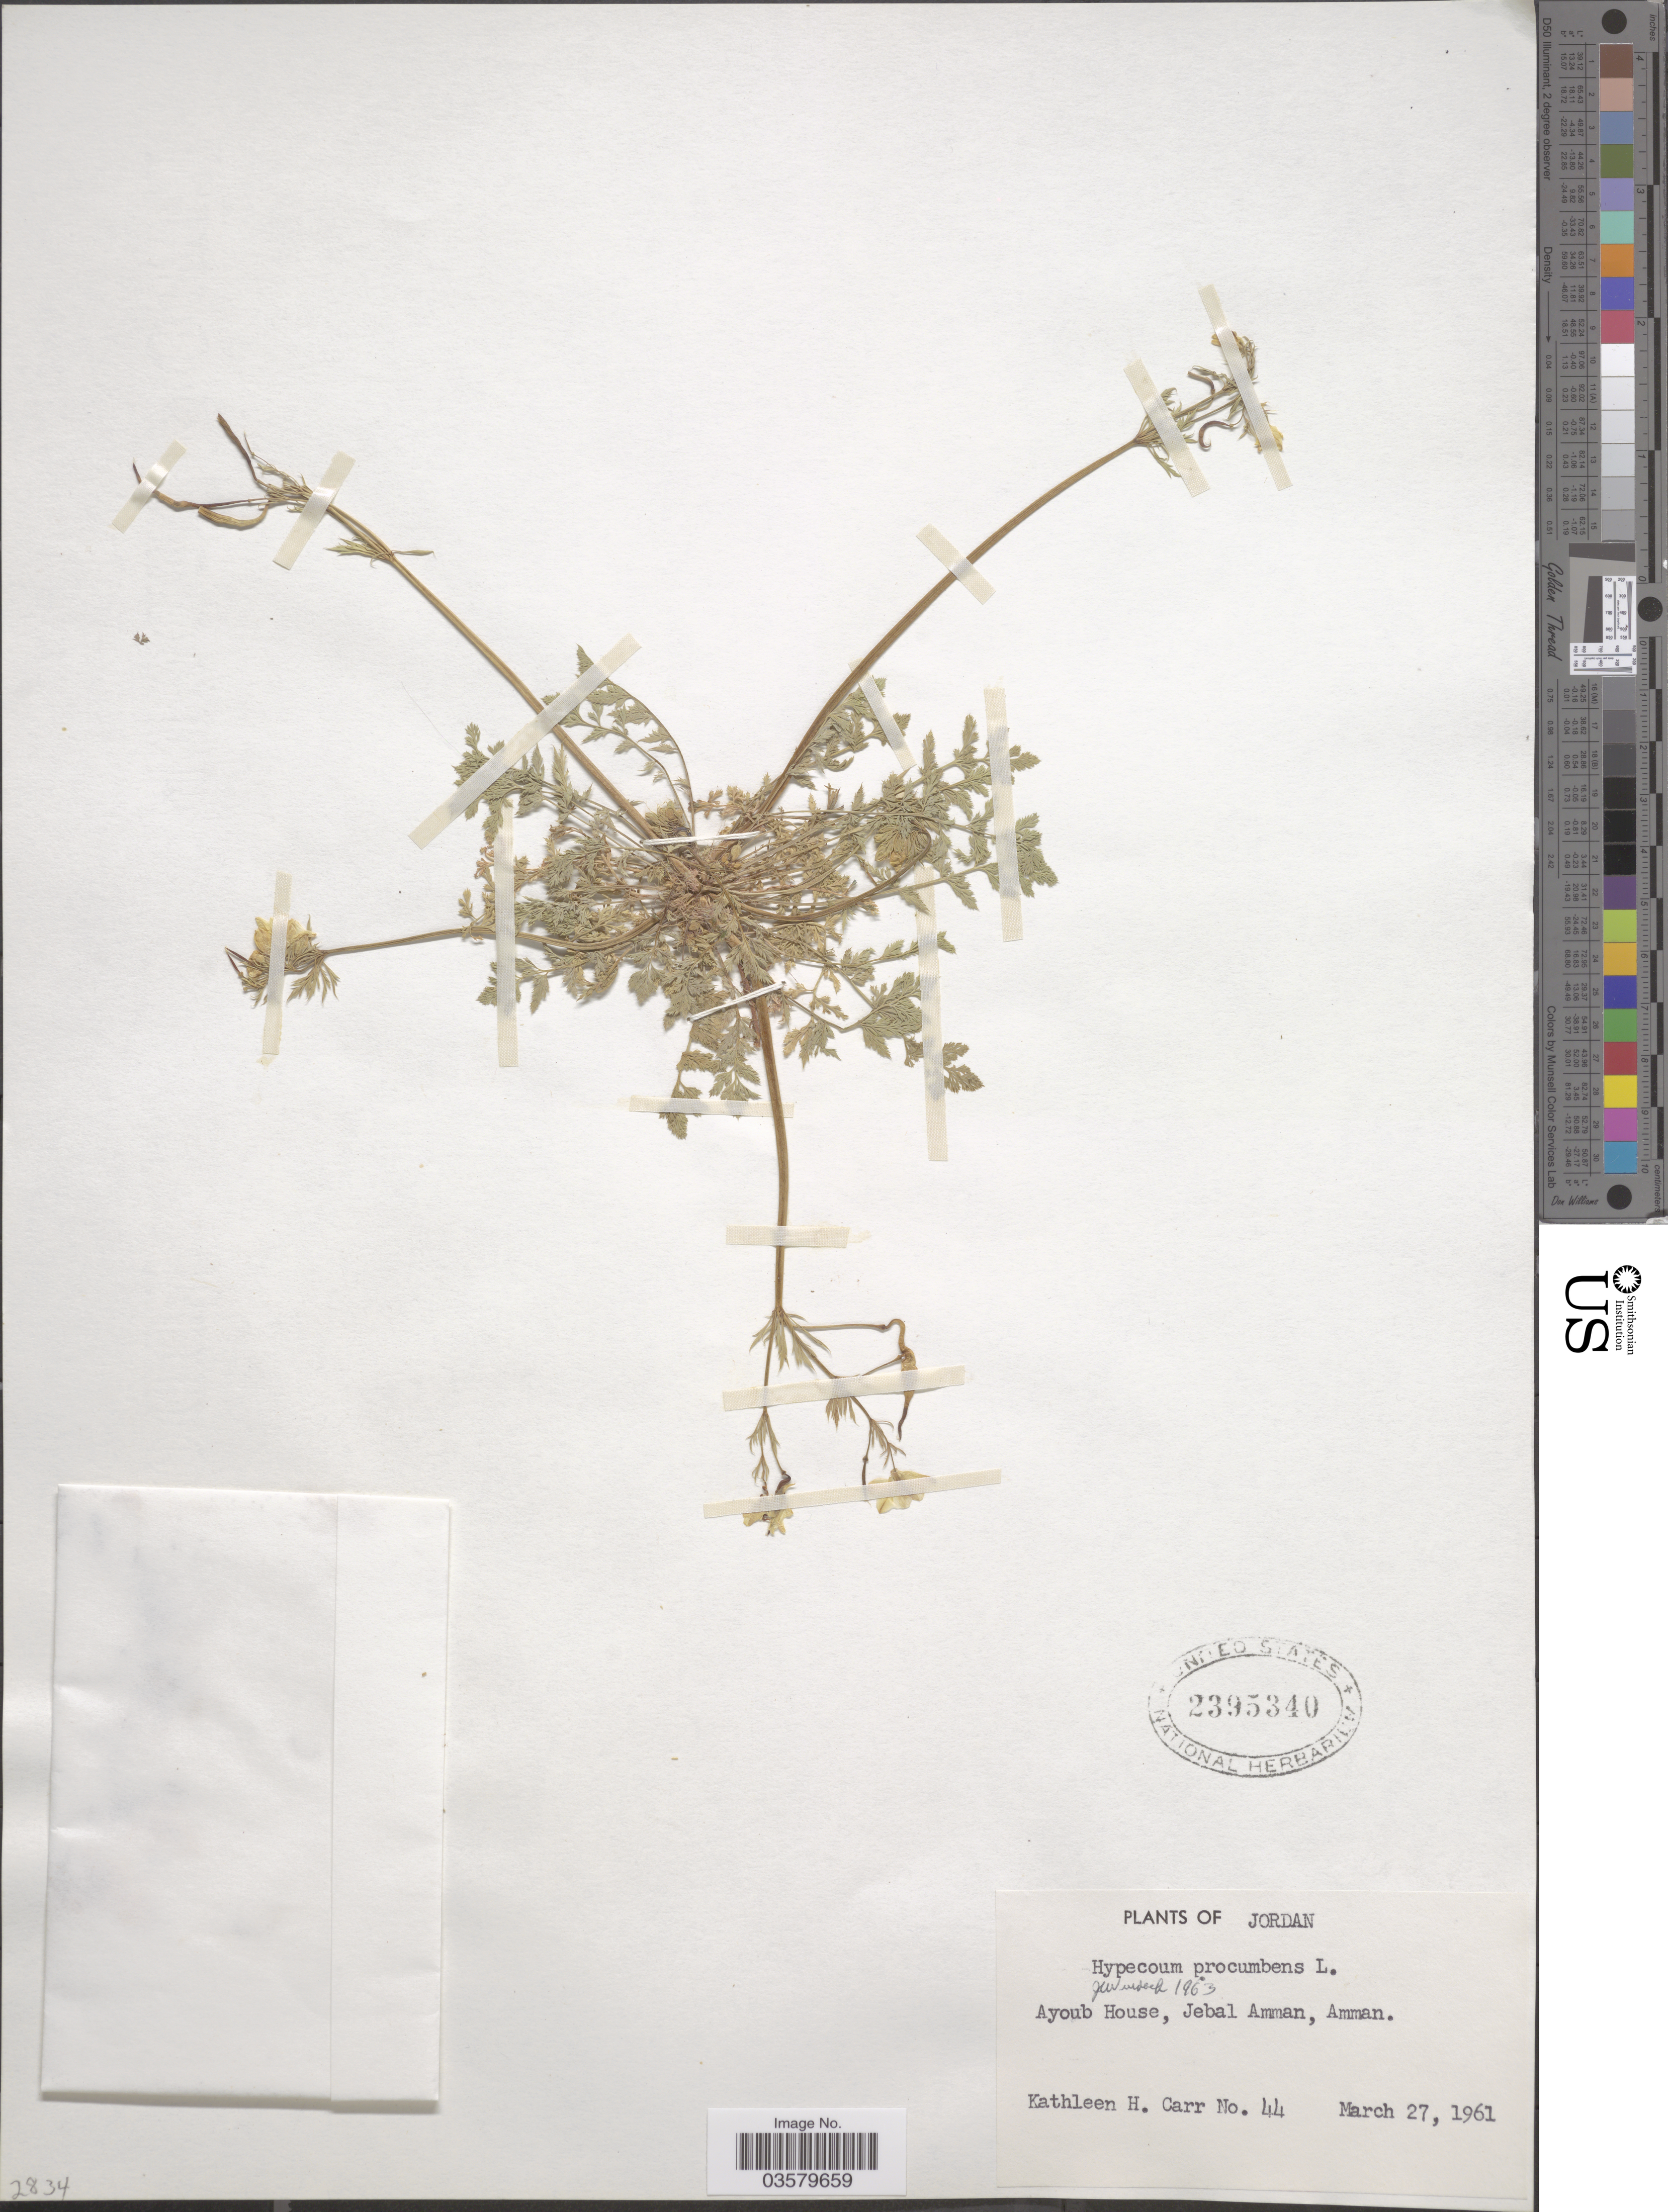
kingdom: Plantae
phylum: Tracheophyta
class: Magnoliopsida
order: Ranunculales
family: Papaveraceae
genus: Hypecoum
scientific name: Hypecoum procumbens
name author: L.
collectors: K. Carr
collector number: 44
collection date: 1961-03-27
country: Jordan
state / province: Amman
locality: Ayoub House, Jebal Amman.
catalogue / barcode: US 2395340